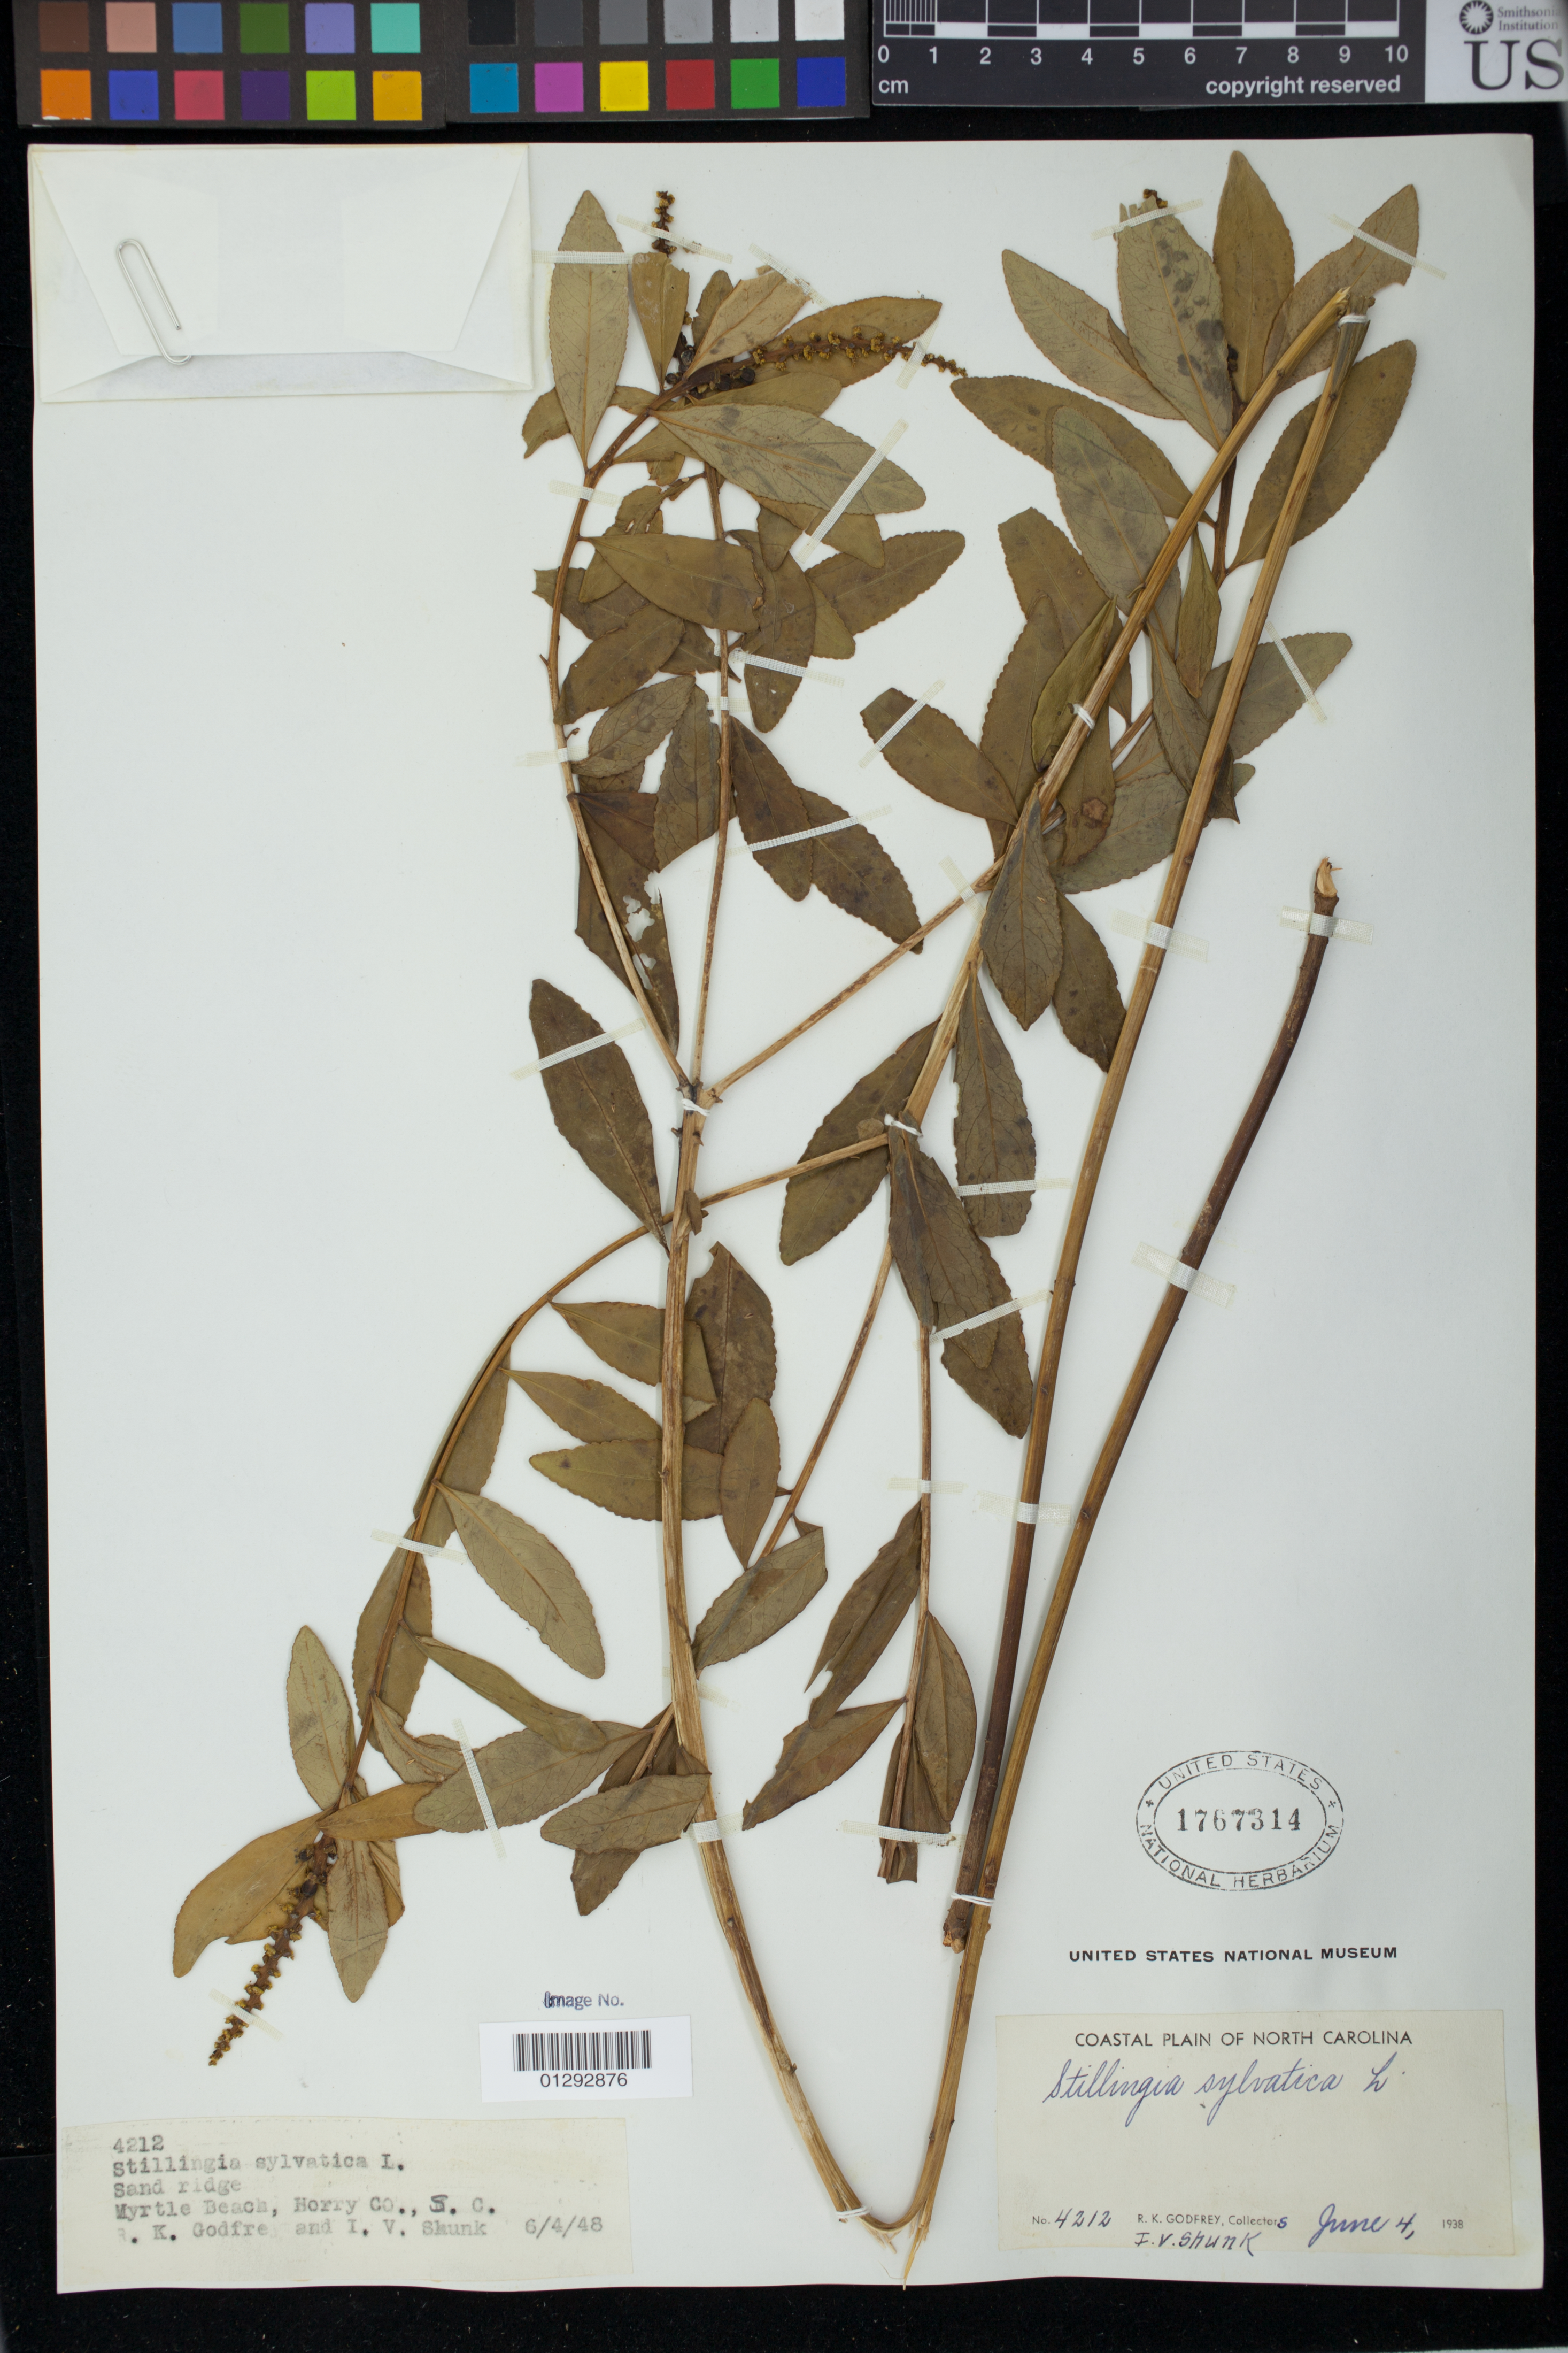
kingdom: Plantae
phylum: Tracheophyta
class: Magnoliopsida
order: Malpighiales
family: Euphorbiaceae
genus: Stillingia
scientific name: Stillingia sylvatica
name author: L.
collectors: R. K. Godfrey & I. Shunk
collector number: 4212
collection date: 1948-06-04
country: United States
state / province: South Carolina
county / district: Horry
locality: Myrtle Beach, Sand Ridge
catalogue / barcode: US 1767314